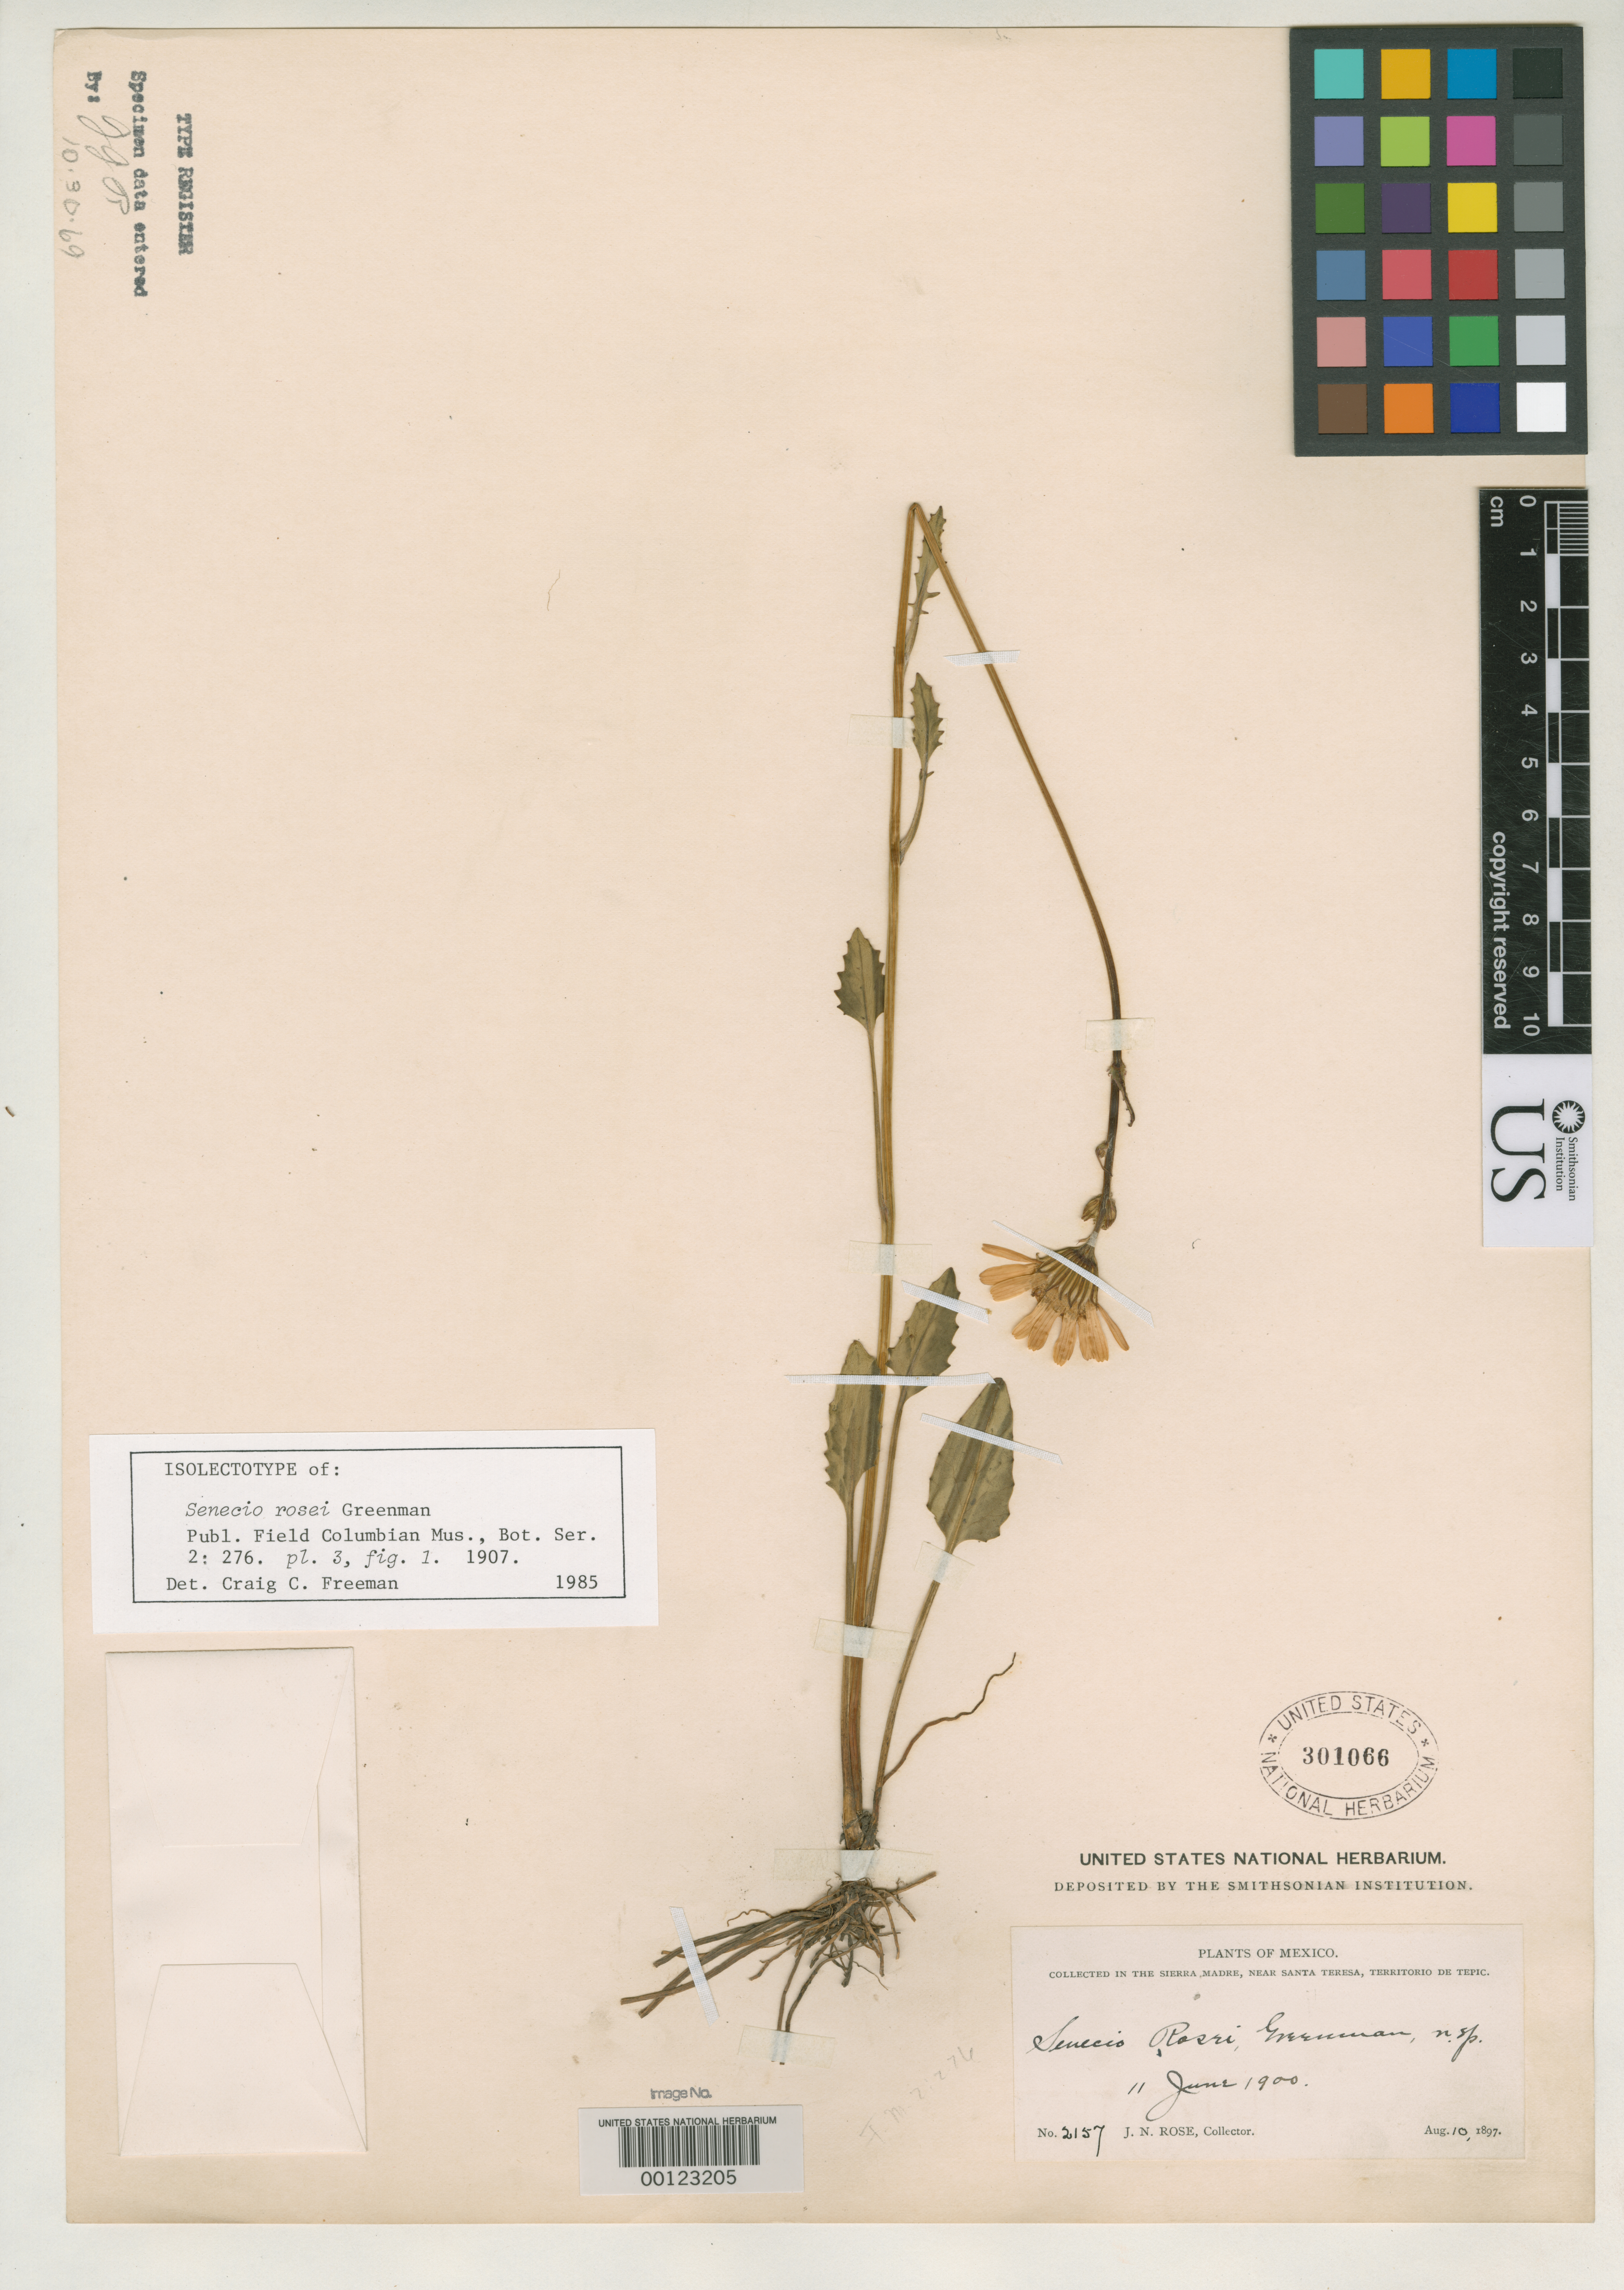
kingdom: Plantae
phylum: Tracheophyta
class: Magnoliopsida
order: Asterales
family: Asteraceae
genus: Senecio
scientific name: Senecio rosei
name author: Greenm.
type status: Type Collection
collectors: J. N. Rose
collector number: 2157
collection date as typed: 10 Aug 1897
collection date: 1897-08-10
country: Mexico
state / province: Nayarit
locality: Sierra Madre, Tepic, near Santa Teresa.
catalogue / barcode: US 301066